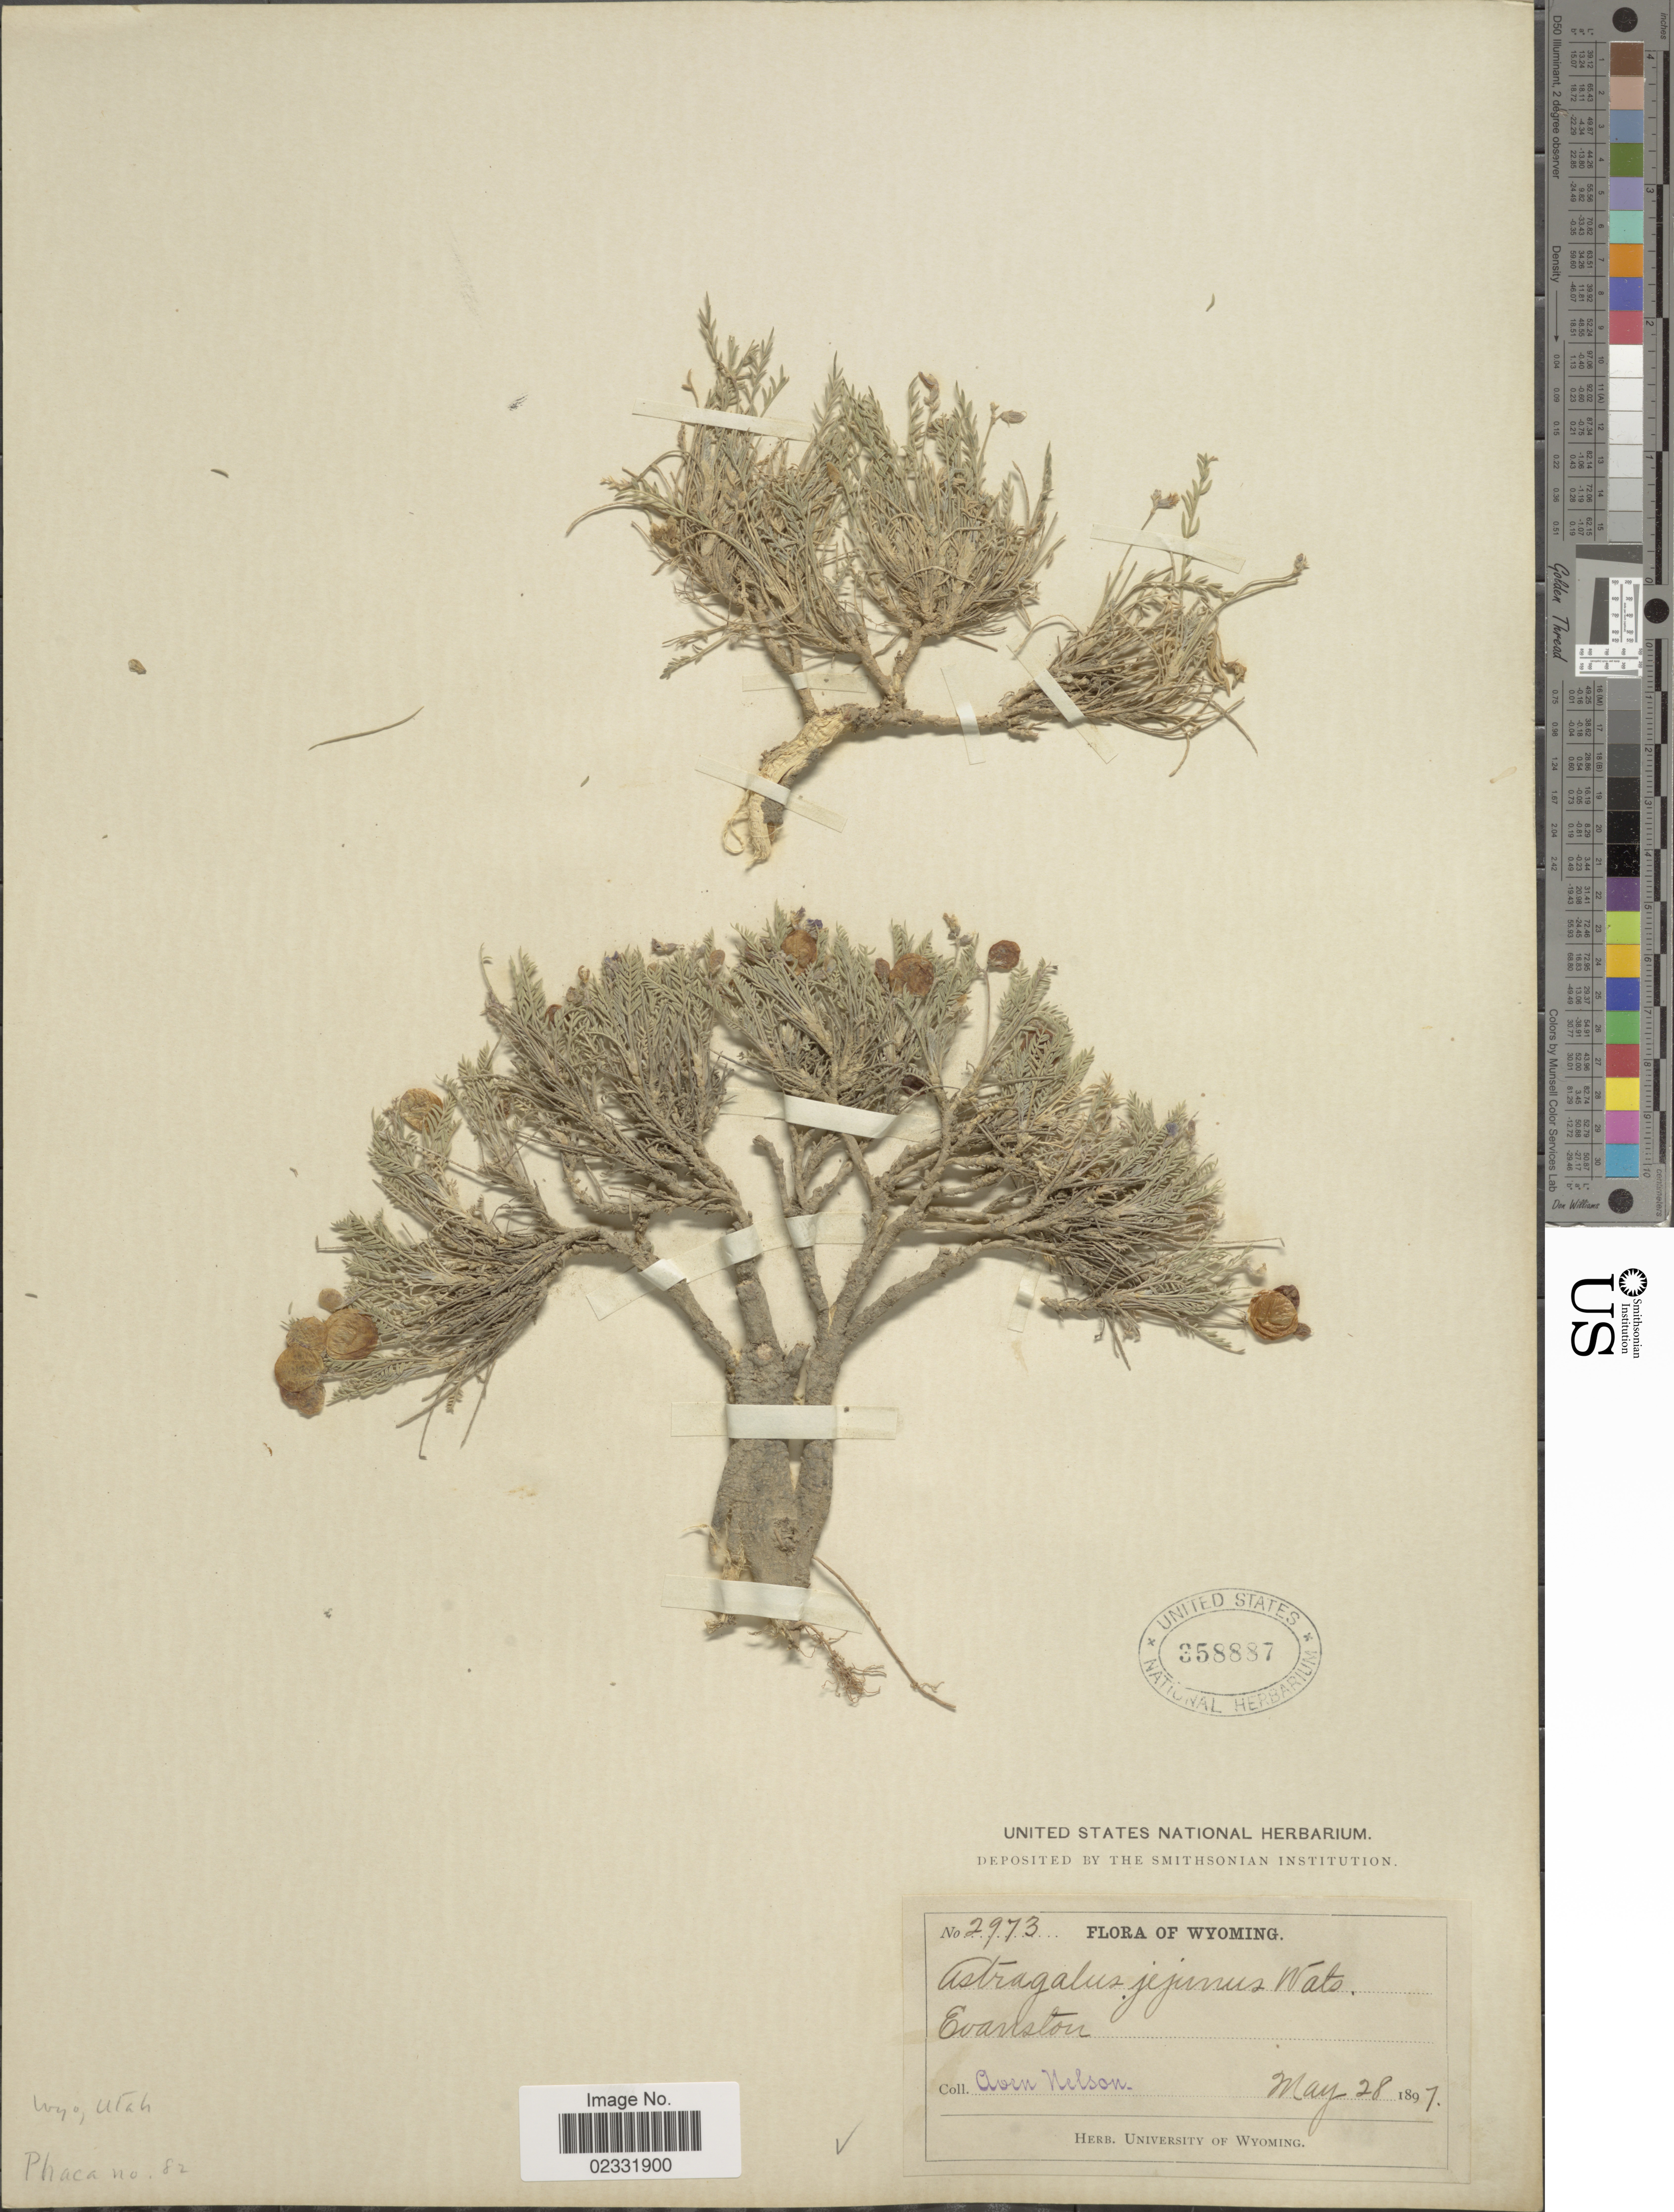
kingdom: Plantae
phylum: Tracheophyta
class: Magnoliopsida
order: Fabales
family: Fabaceae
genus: Astragalus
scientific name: Astragalus jejunus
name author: S. Watson in C. King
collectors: A. Nelson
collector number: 2973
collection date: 1897-05-28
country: United States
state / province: Wyoming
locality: Evanston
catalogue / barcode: US 358887